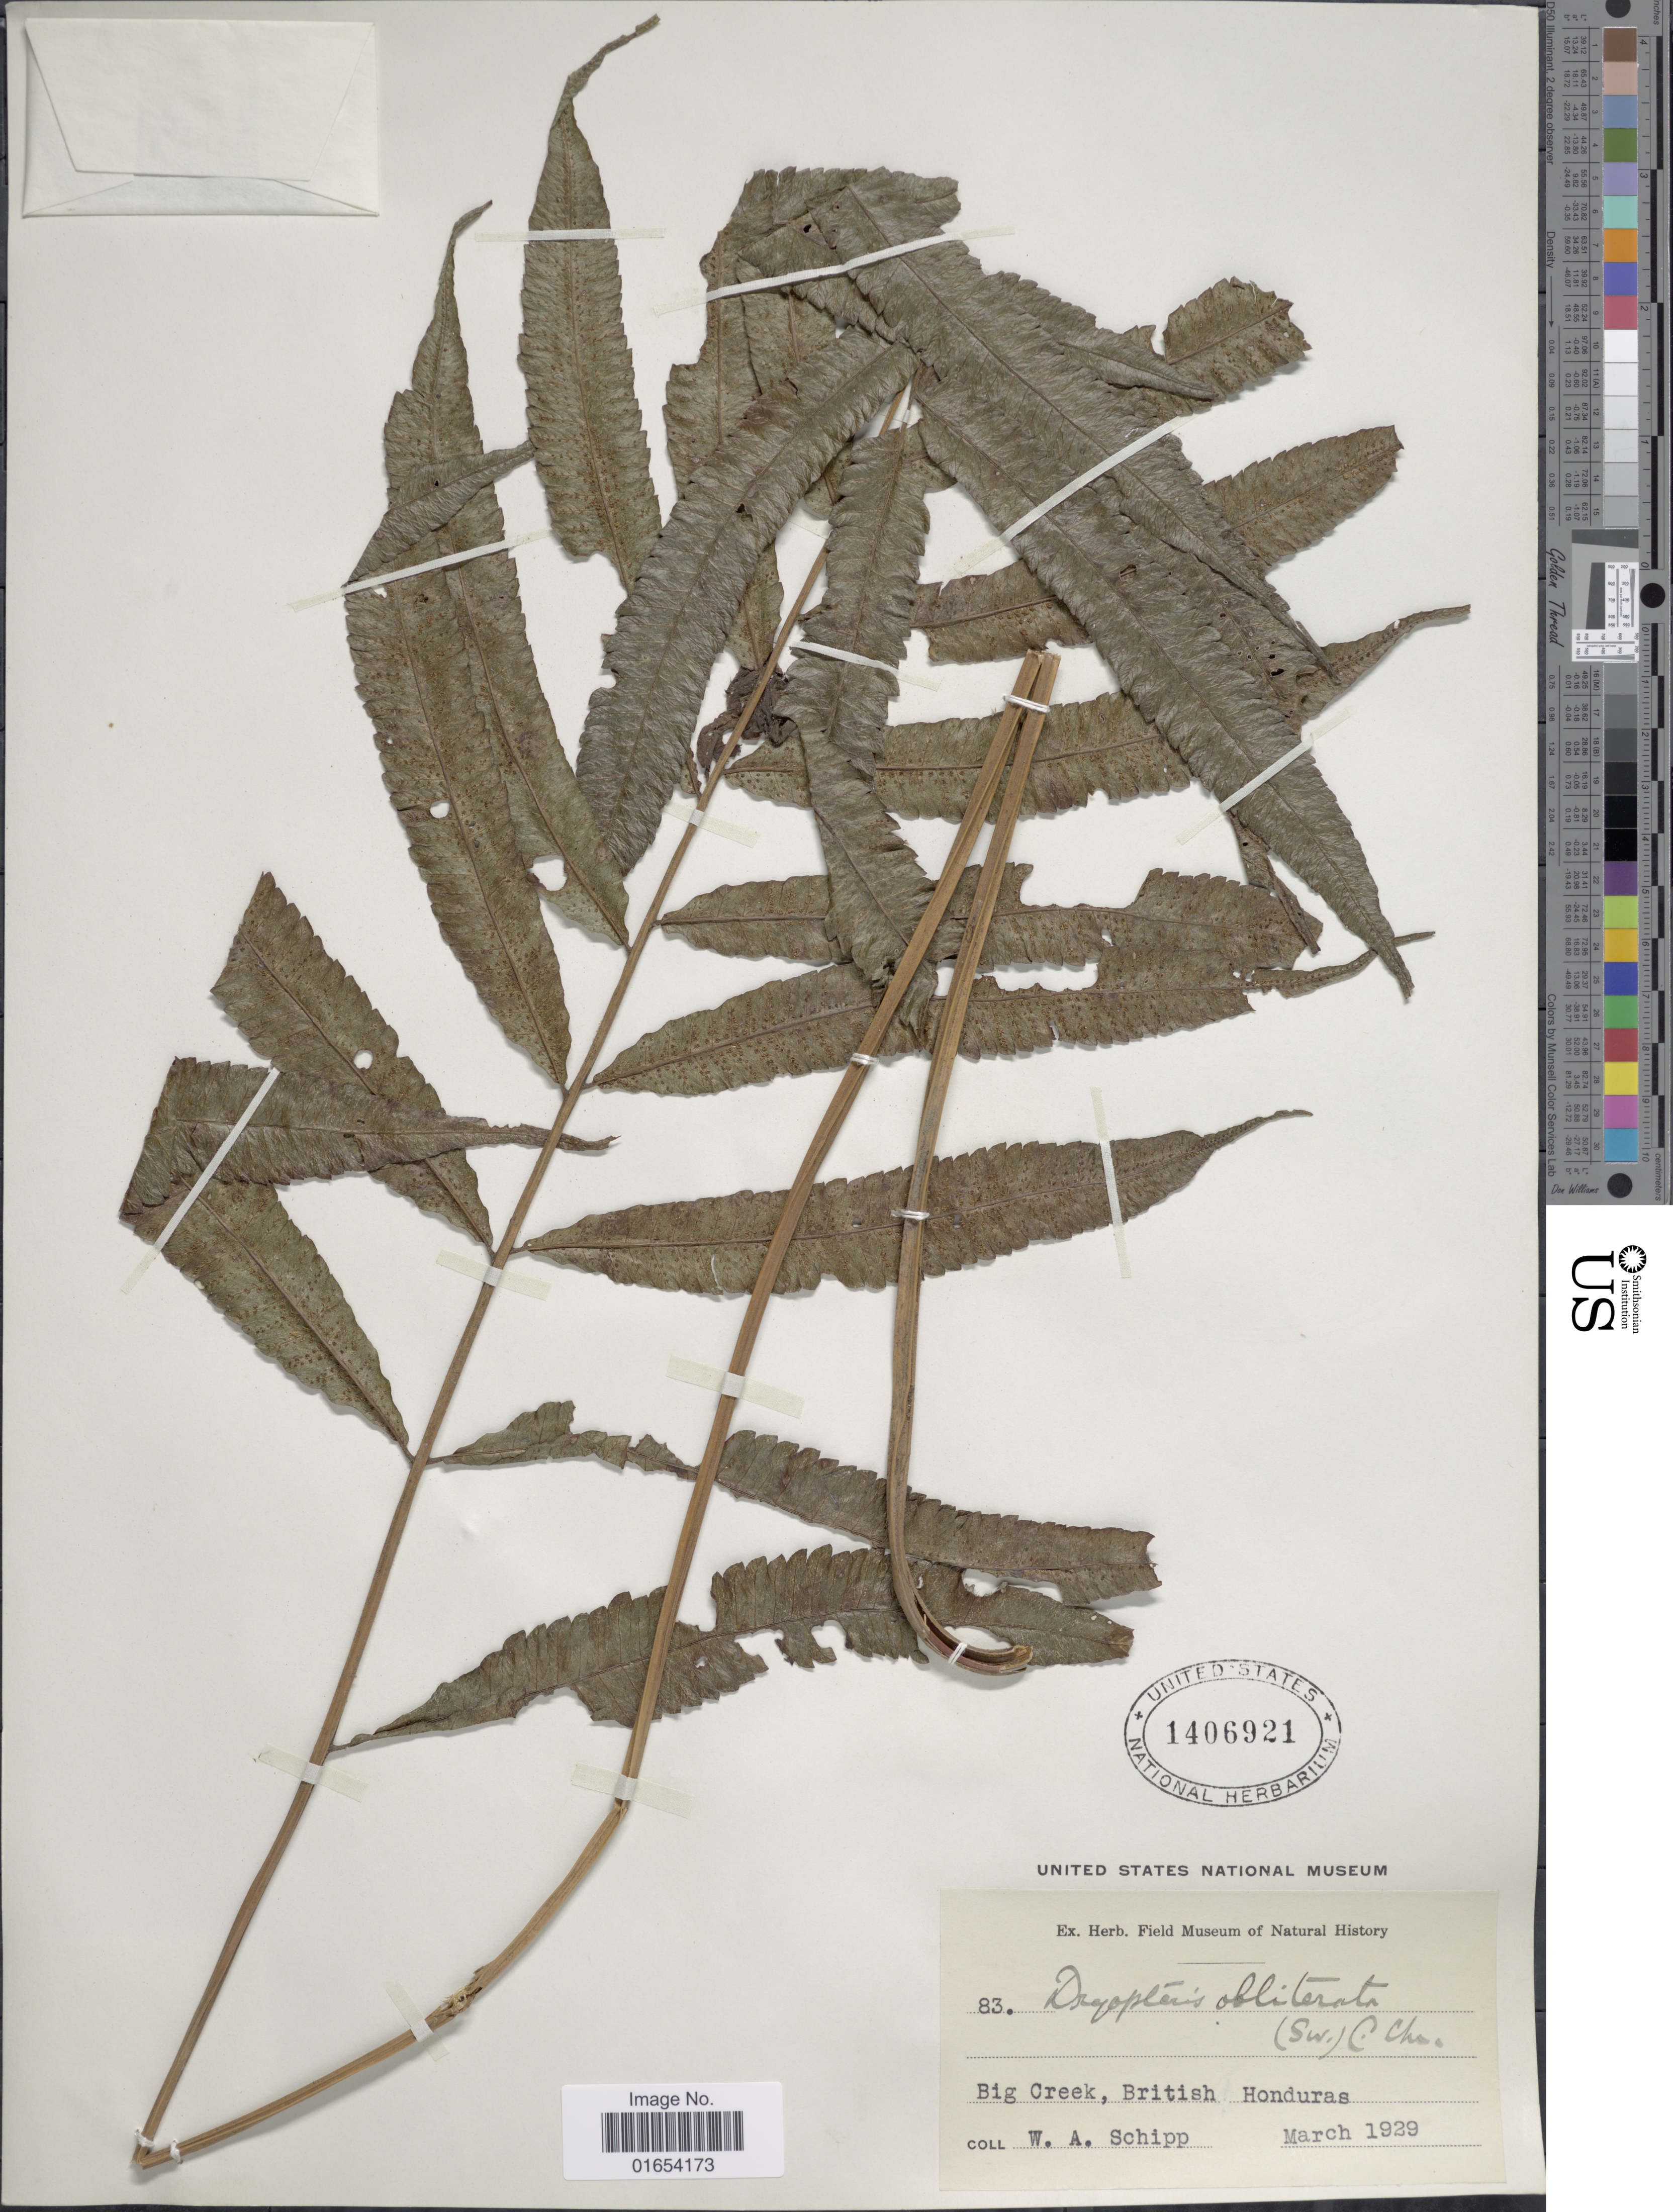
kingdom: Plantae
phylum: Tracheophyta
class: Polypodiopsida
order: Polypodiales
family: Thelypteridaceae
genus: Goniopteris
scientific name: Goniopteris obliterata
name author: (Sw.) C. Presl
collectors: W. Schipp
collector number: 83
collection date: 1929-03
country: Belize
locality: Big Creek, British Honduras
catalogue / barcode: US 1406921